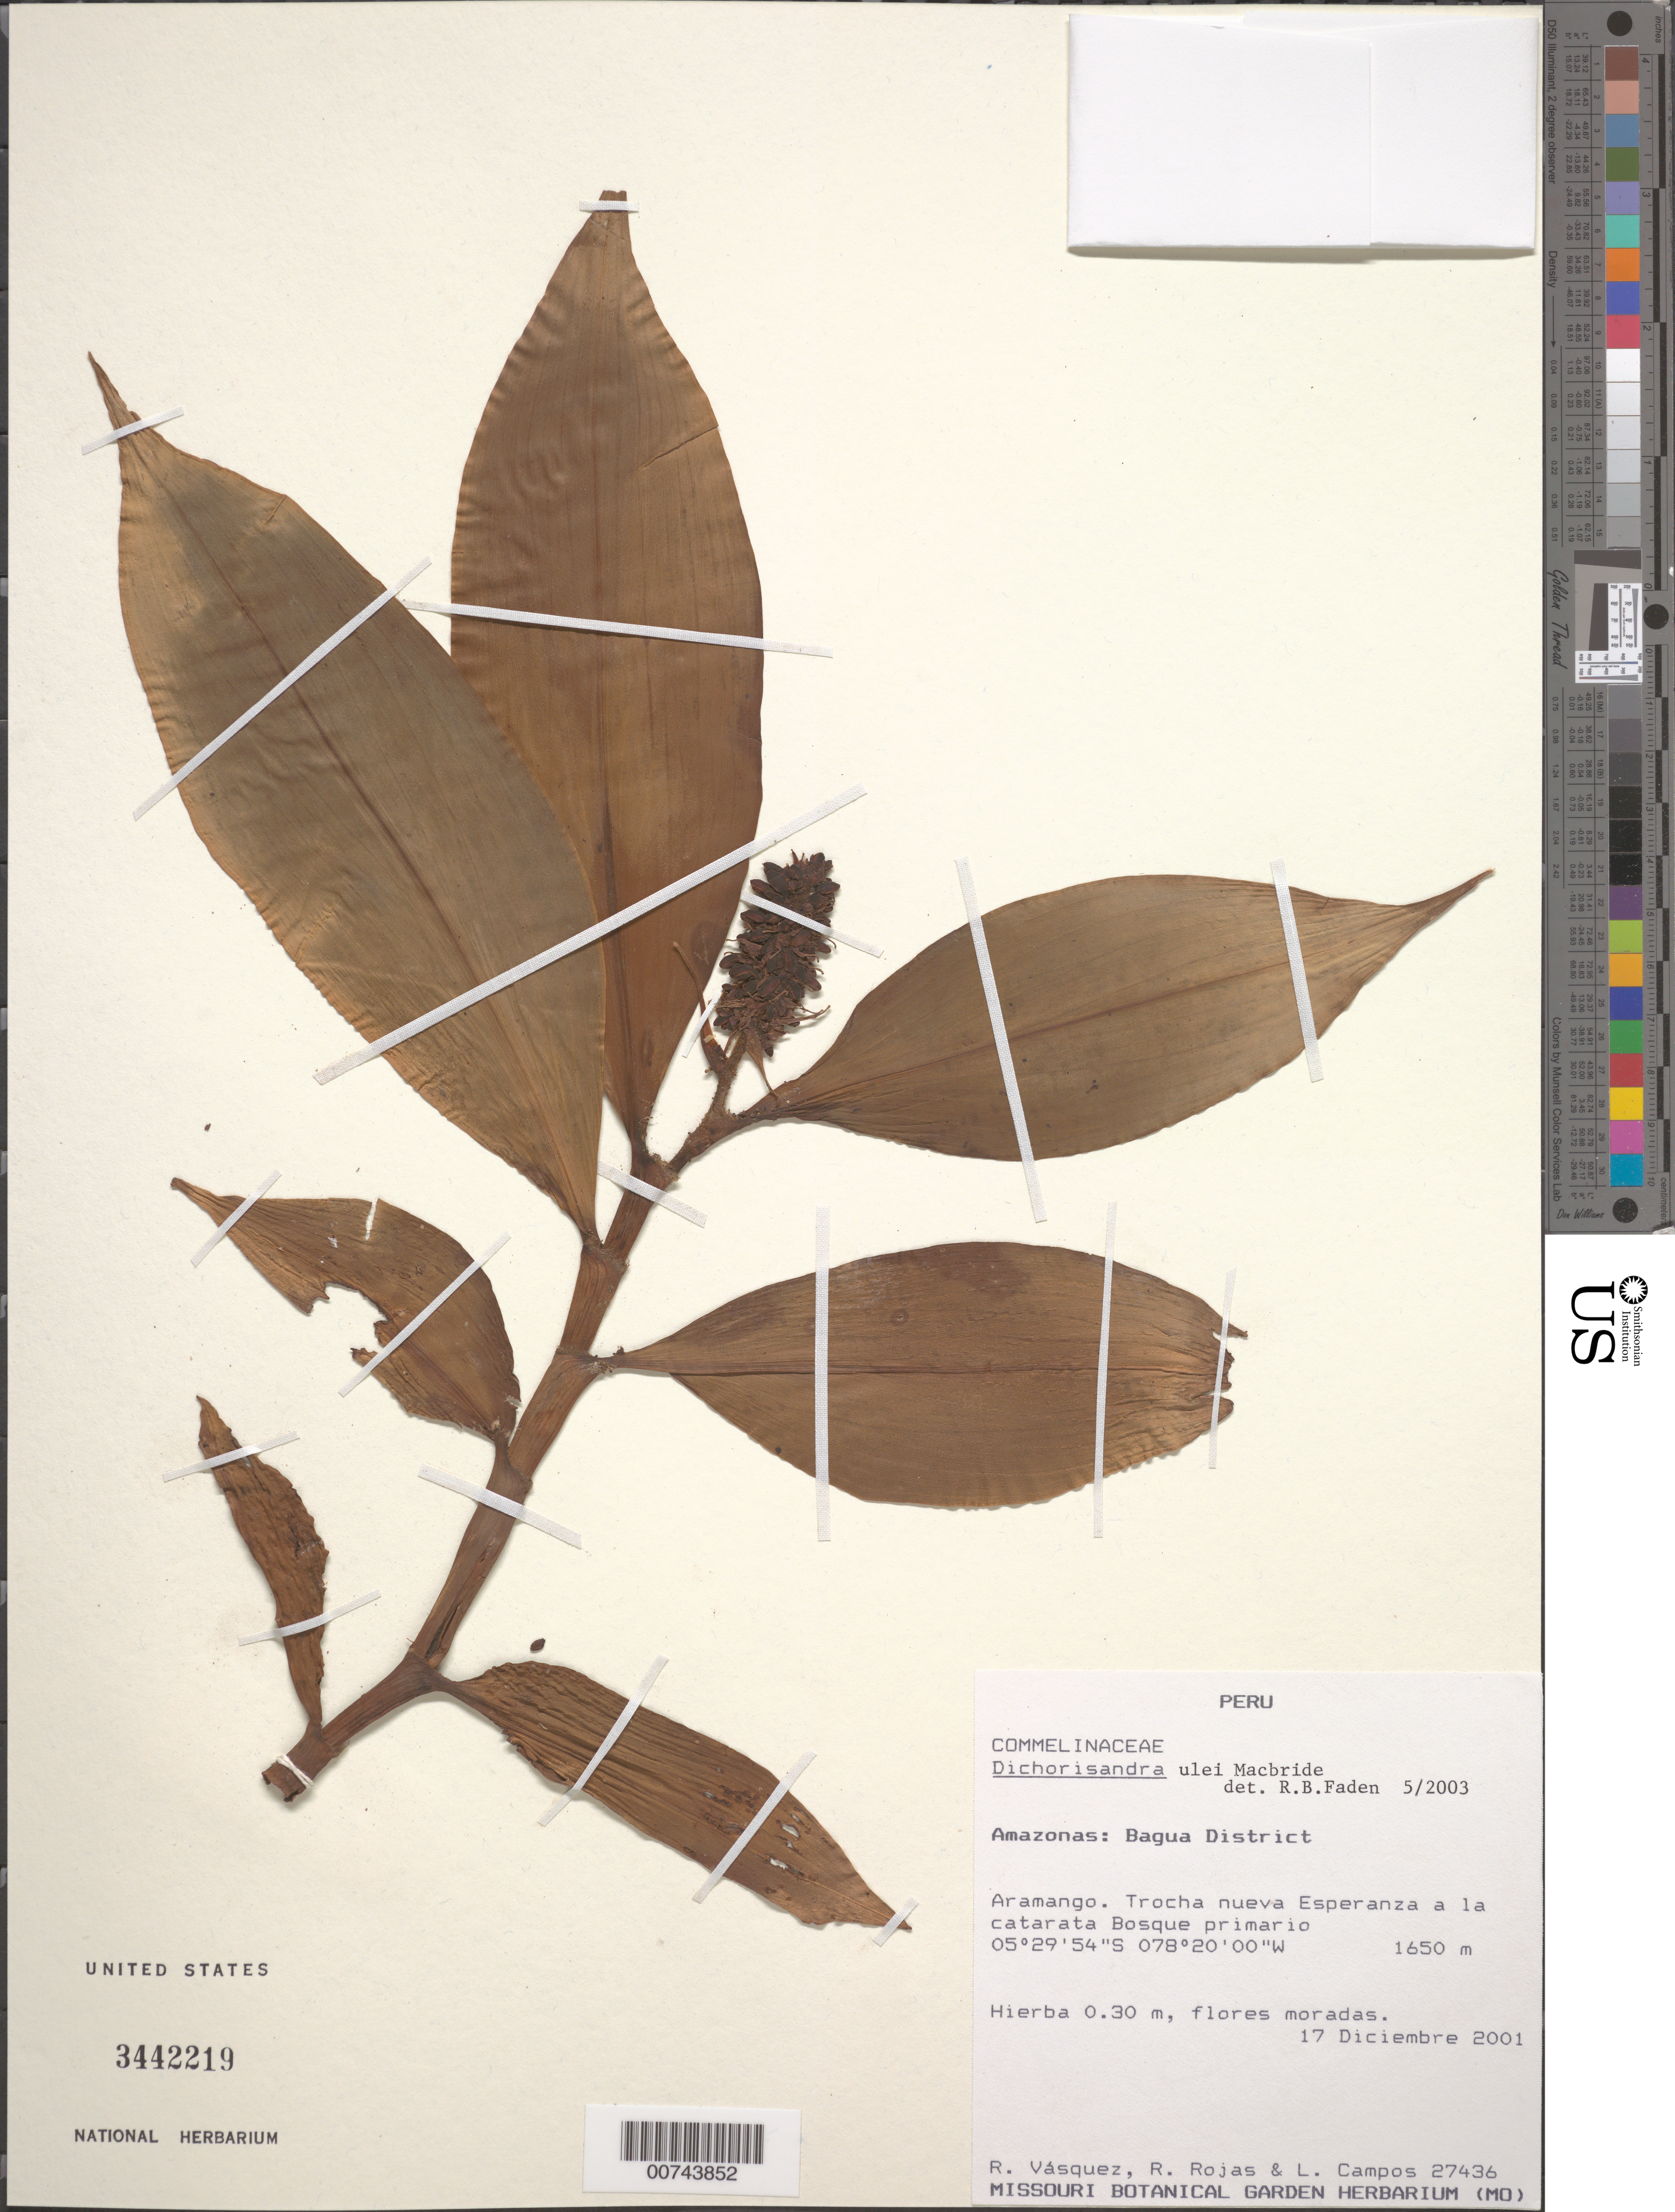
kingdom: Plantae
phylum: Tracheophyta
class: Liliopsida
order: Commelinales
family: Commelinaceae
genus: Dichorisandra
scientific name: Dichorisandra ulei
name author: J.F. Macbr.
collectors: R. Vásquez, R. Rojas & L. Campos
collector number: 27436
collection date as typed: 17 Dec 2001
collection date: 2001-12-17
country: Peru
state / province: Amazonas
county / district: Bagua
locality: Aramango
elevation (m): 1650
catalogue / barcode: US 3442219